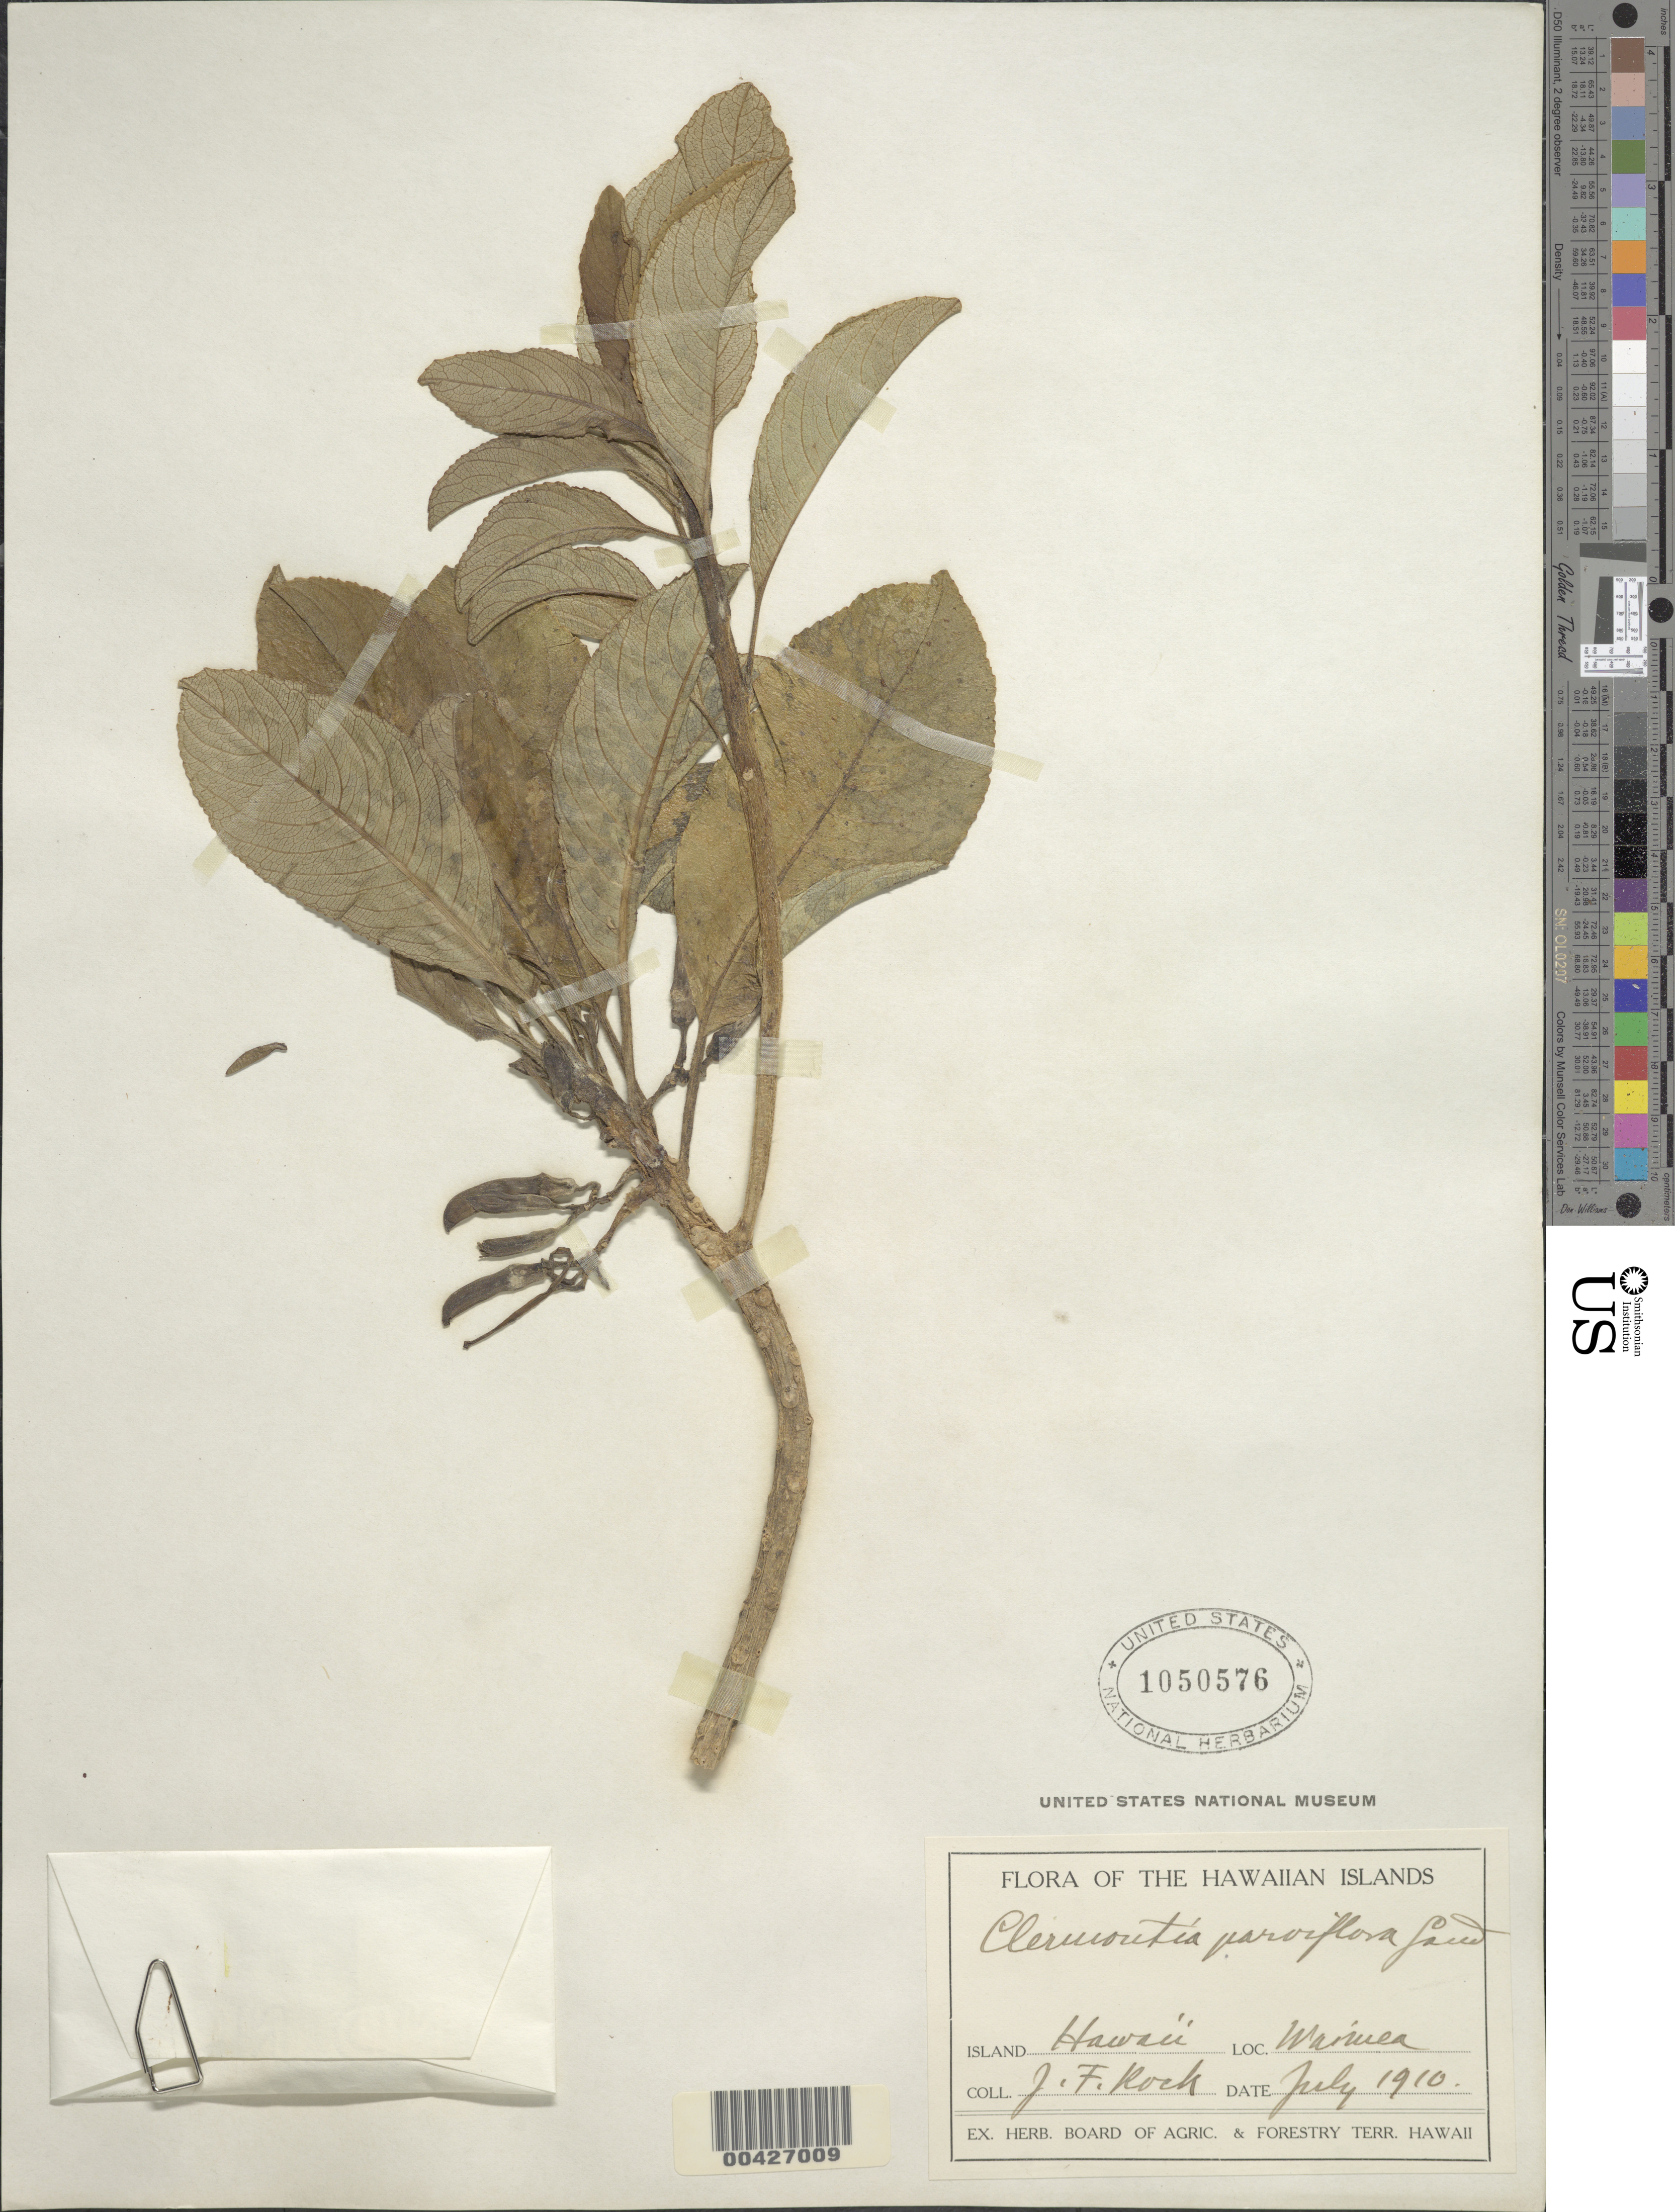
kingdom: Plantae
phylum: Tracheophyta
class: Magnoliopsida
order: Asterales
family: Campanulaceae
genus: Clermontia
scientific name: Clermontia parviflora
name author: Gaudich. ex A. Gray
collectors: J. F. Rock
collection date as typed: Jul 1910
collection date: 1910-07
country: United States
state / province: Hawaii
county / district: Hawaii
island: Hawaii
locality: Waimea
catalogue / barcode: US 1050576